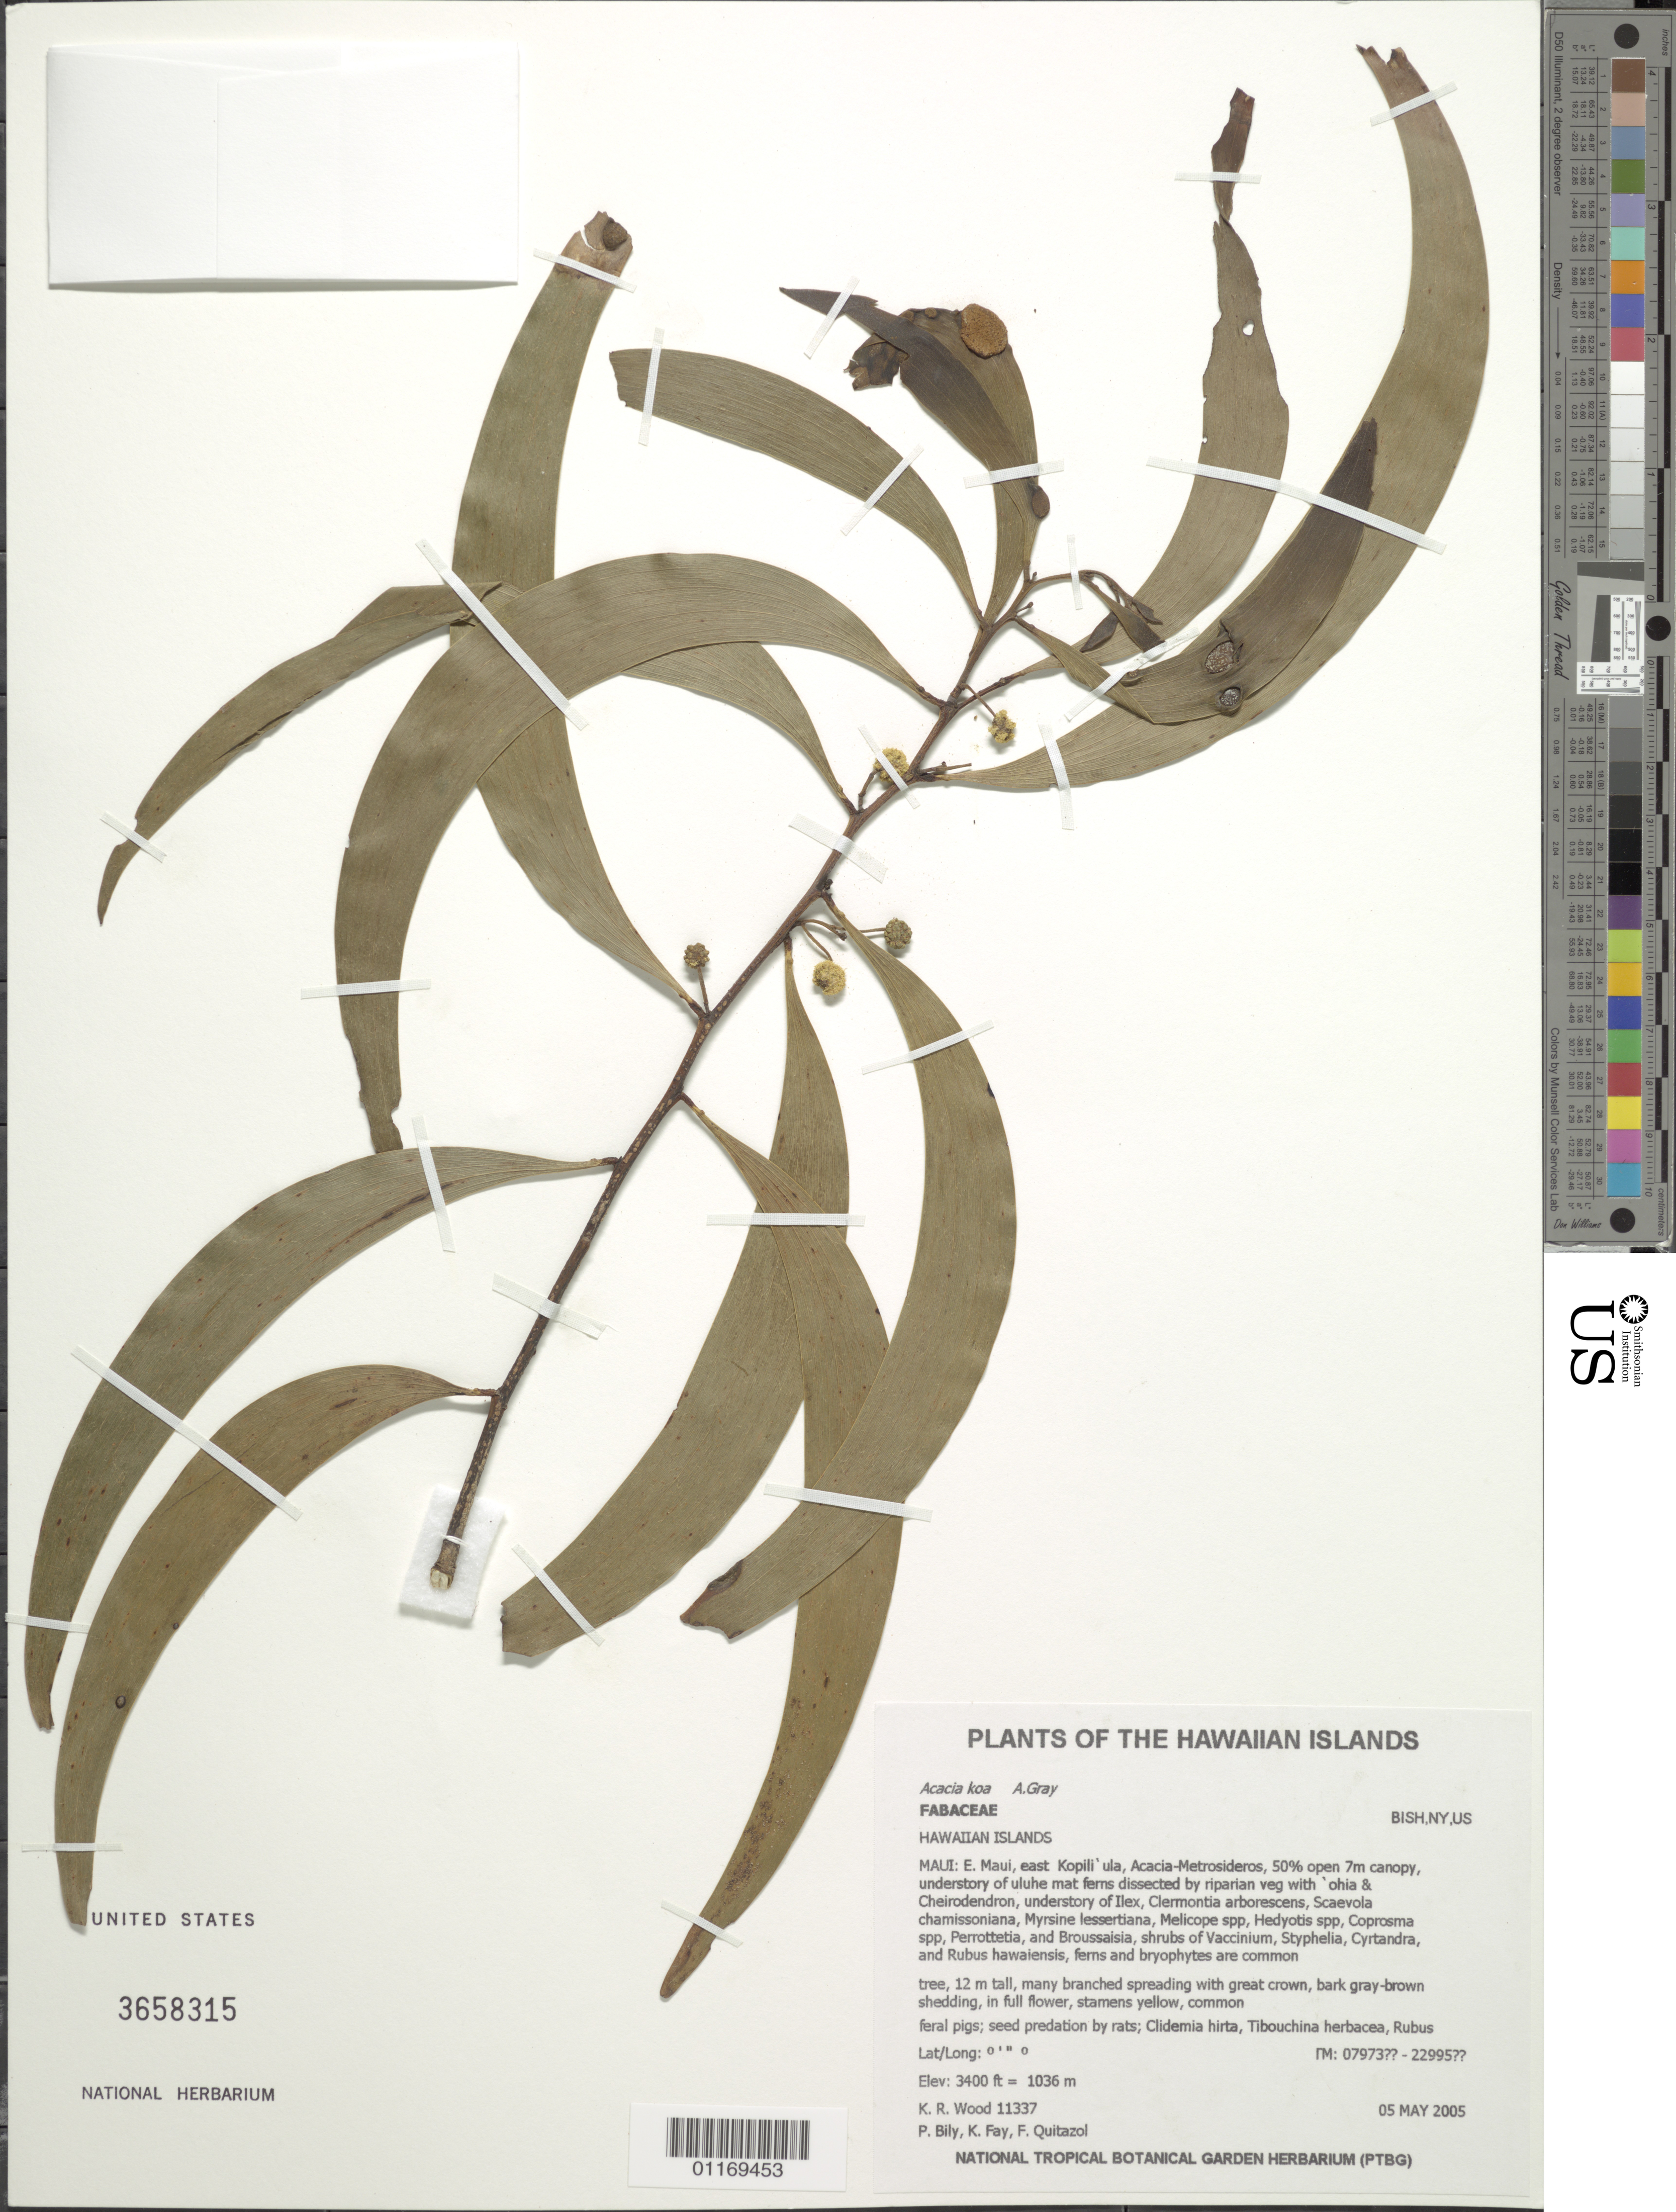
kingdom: Plantae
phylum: Tracheophyta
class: Magnoliopsida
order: Fabales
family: Fabaceae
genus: Acacia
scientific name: Acacia koa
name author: A. Gray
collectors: K. R. Wood, P. Bily, K. Fay & F. Quitazol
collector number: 11337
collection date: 2005-05-05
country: United States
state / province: Hawaii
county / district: Maui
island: Maui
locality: E. Maui, E Kopili' ula.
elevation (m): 1036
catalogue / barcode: US 3658315